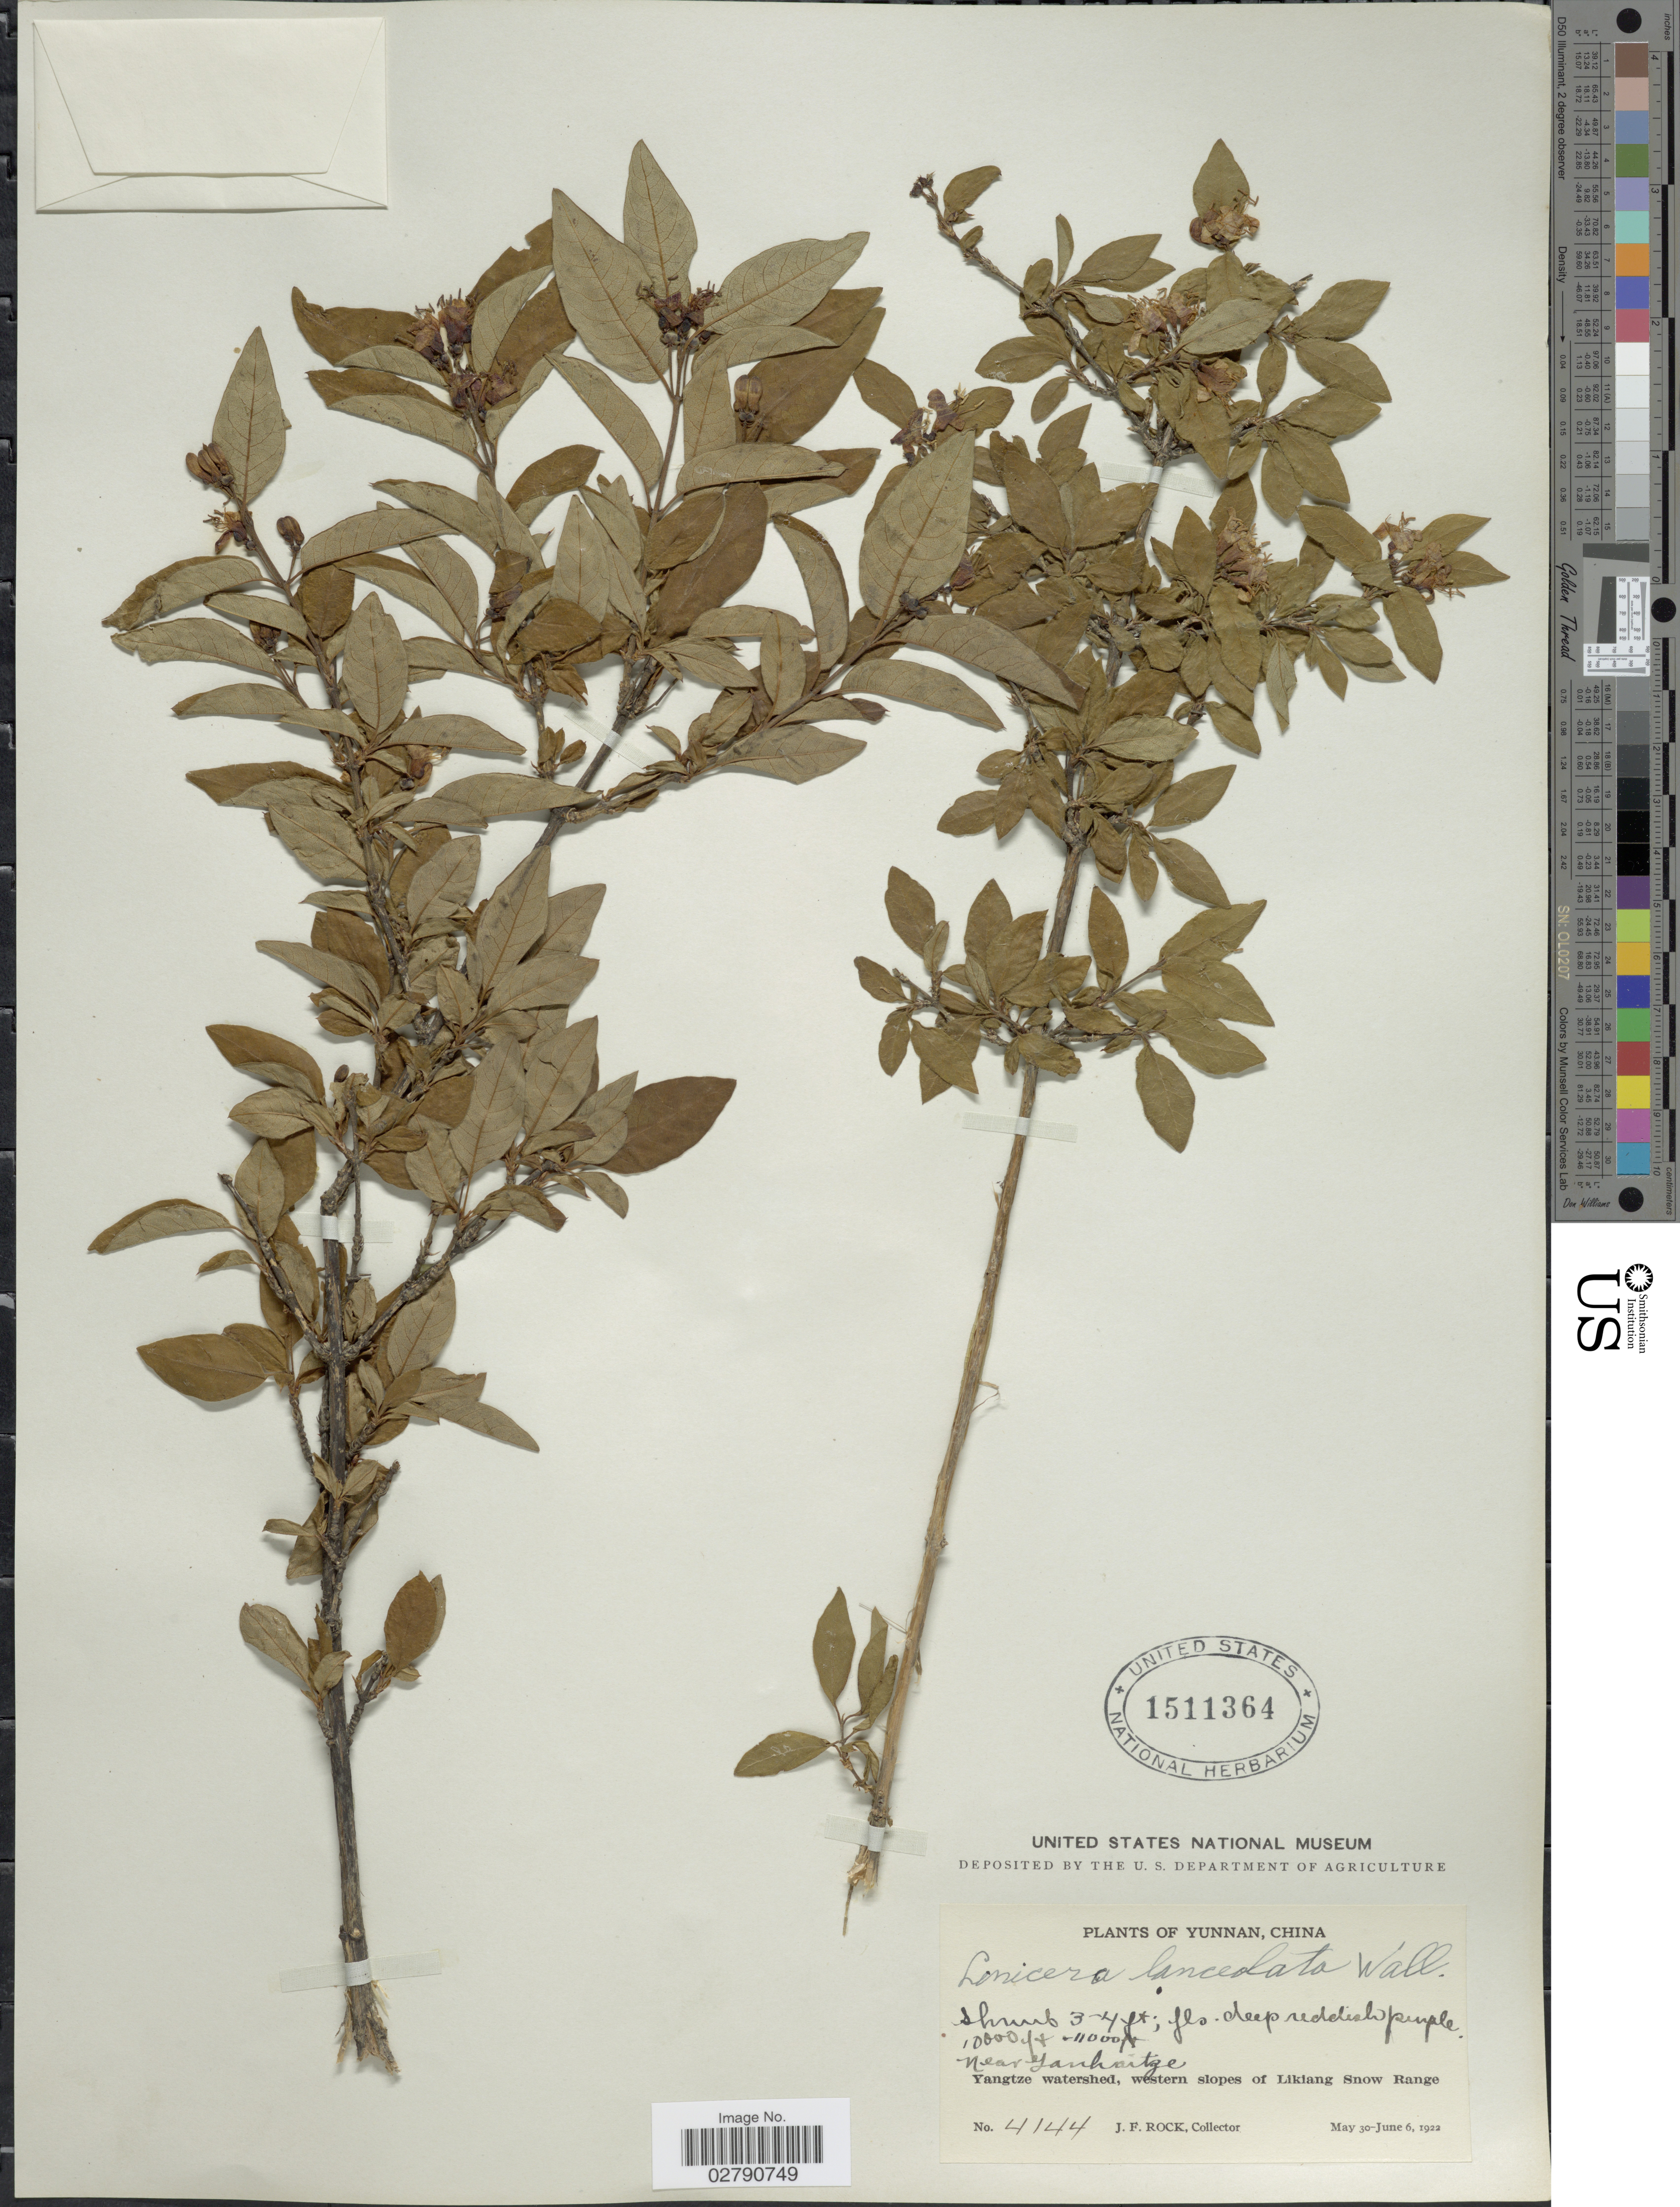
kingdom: Plantae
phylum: Tracheophyta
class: Magnoliopsida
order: Dipsacales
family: Caprifoliaceae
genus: Lonicera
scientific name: Lonicera lanceolata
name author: Wall.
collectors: J. Rock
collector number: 4144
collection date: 1922-05-30/1922-06-06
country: China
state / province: Yunnan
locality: Near Yanhaitze. Yangtze watershed, western slopes of Likiang Snow Range.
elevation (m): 3048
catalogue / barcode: US 1511364